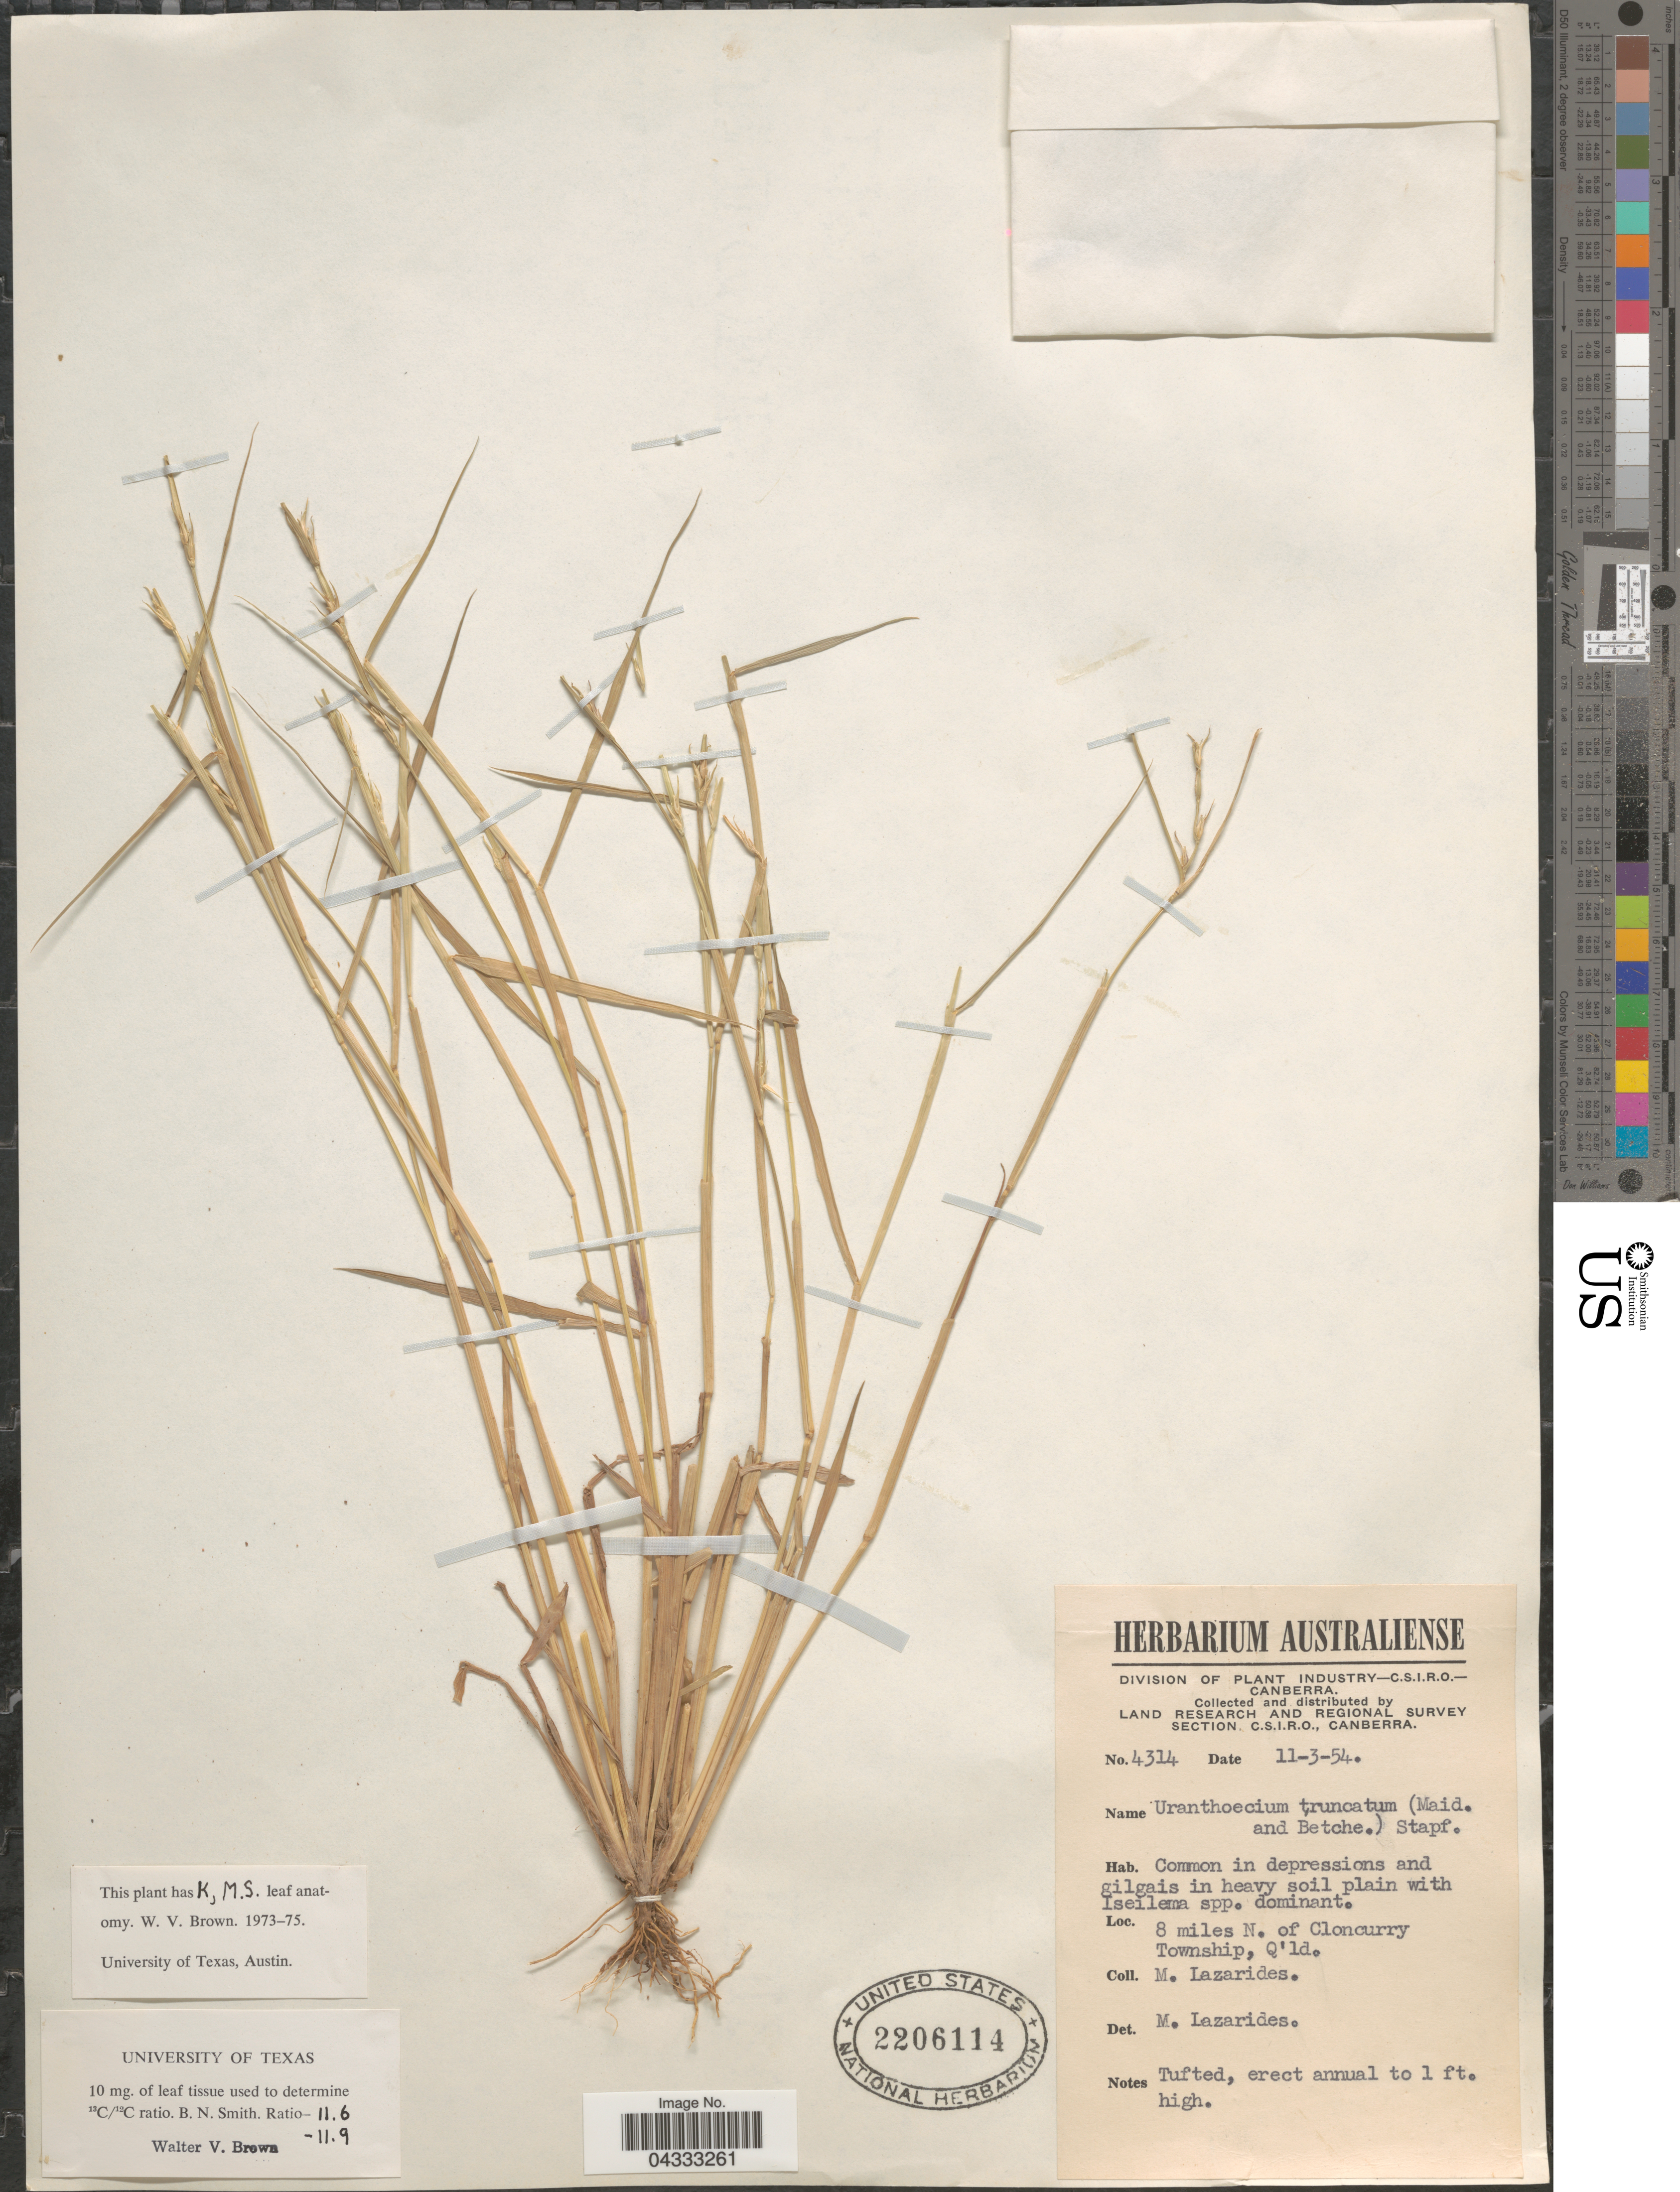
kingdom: Plantae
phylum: Tracheophyta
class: Liliopsida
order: Poales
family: Poaceae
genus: Uranthoecium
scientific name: Uranthoecium truncatum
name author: (Maiden & Betche) Stapf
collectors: M. Lazarides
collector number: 4314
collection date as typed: Transcribed d/m/y: 11/3/54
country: Australia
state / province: Queensland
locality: Land Research and Regional Survey Section. 8 miles N. of Cloncurry Township.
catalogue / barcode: US 2206114